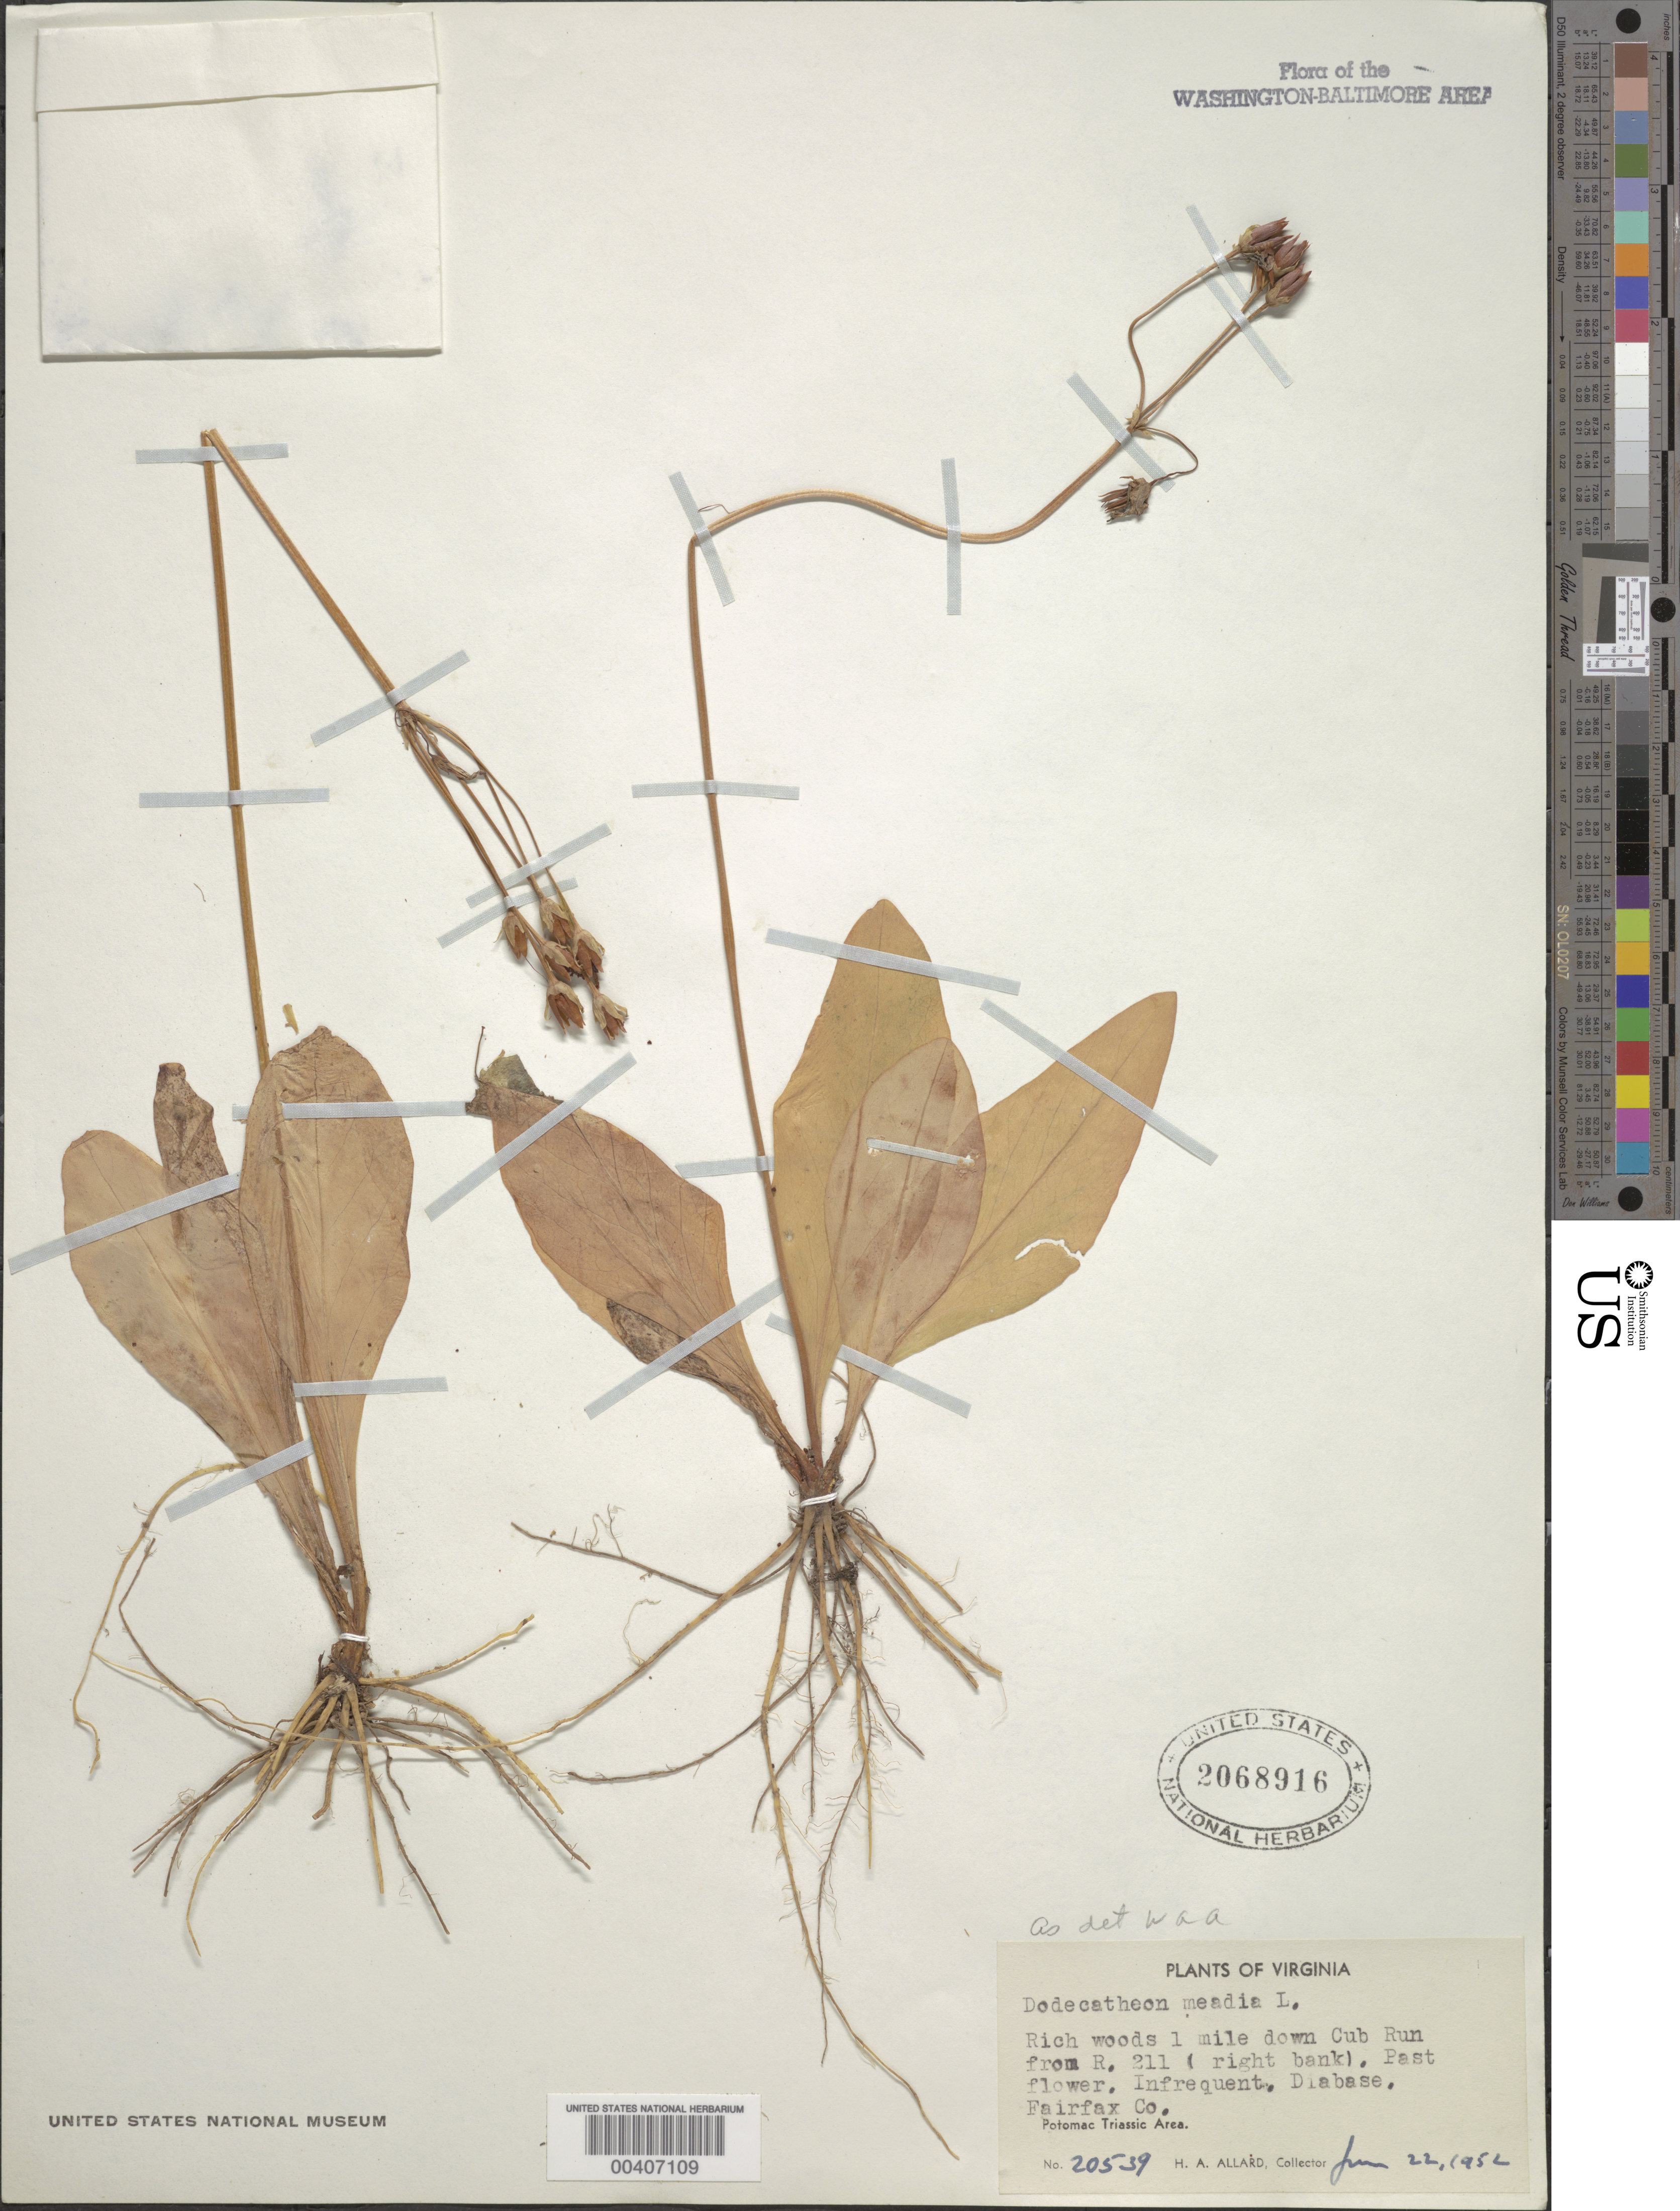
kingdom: Plantae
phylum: Tracheophyta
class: Magnoliopsida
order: Ericales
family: Primulaceae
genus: Primula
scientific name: Primula meadia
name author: (L.) A.R. Mast & Reveal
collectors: H. A. Allard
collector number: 20539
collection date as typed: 22 Jun 1952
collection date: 1952-06-22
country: United States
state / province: Virginia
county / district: Fairfax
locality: Downstream from Route 211 on Cub Run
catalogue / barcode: US 2068916